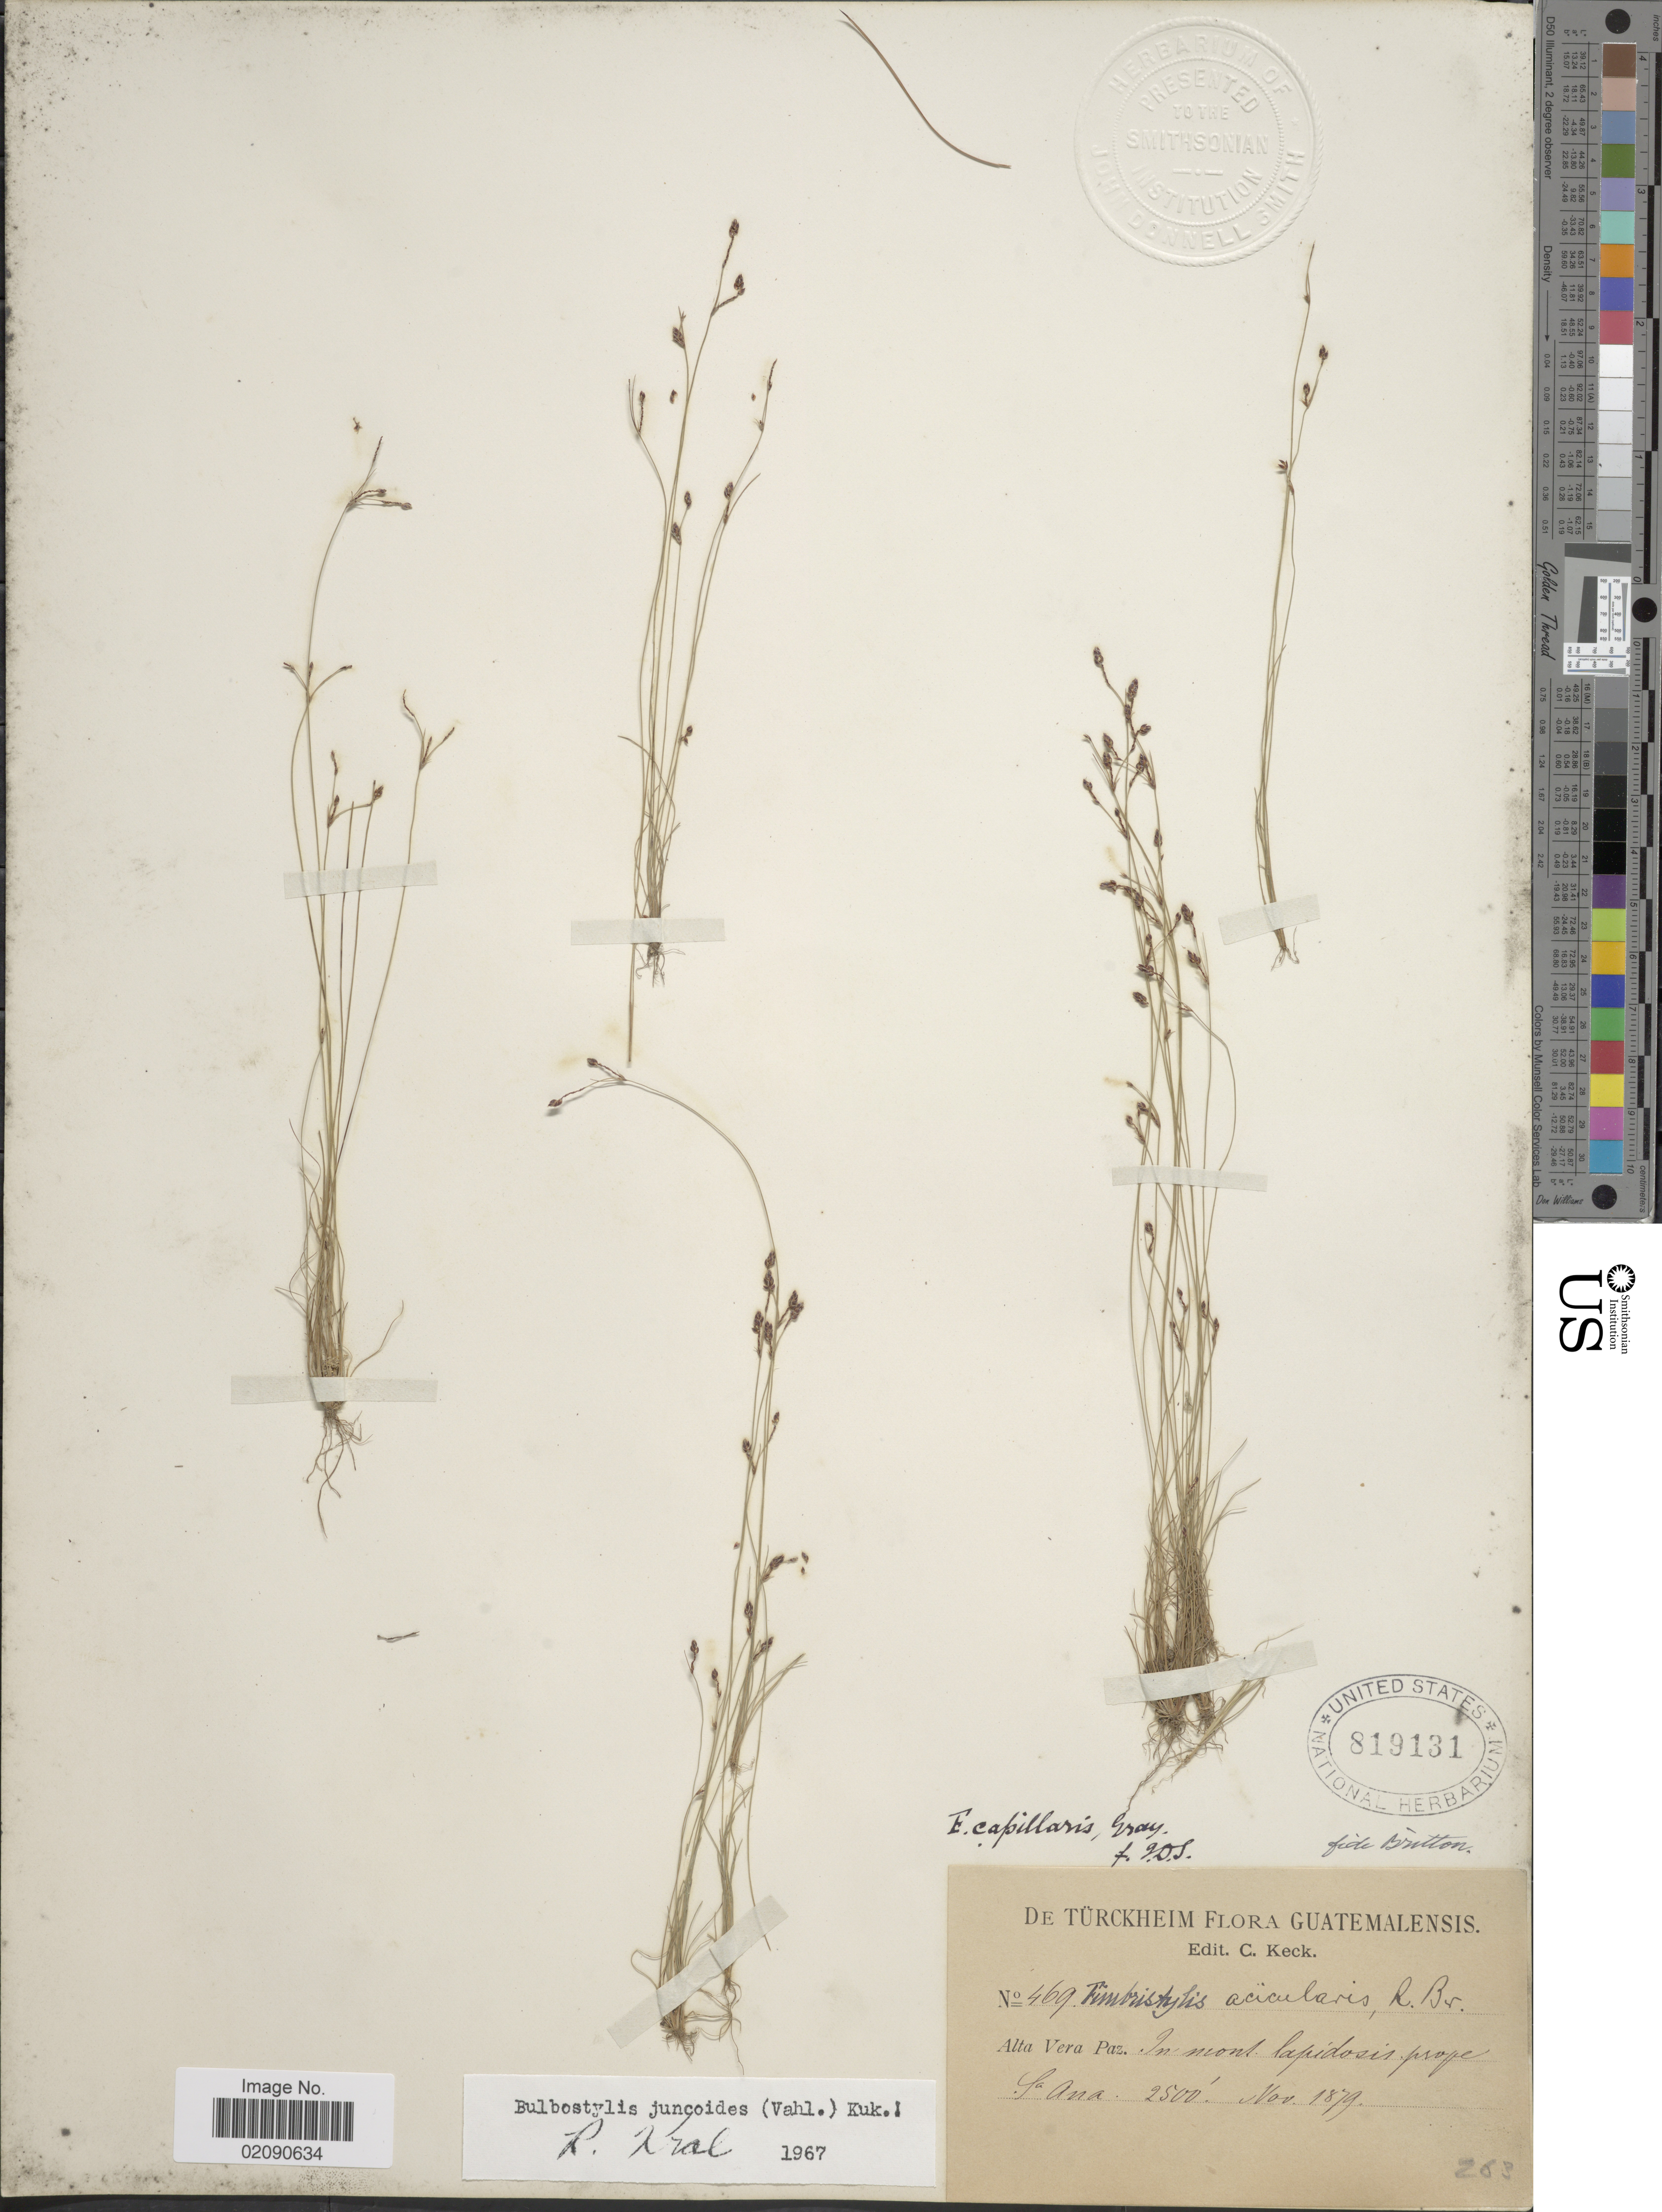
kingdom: Plantae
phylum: Tracheophyta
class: Liliopsida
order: Poales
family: Cyperaceae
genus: Bulbostylis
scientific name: Bulbostylis juncoides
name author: (Vahl) Kük. ex Herter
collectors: C. Keck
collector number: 469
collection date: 1879-11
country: Guatemala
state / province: Alta Verapaz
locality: Alta Vera Paz. In mont. Capidosis prope Sa Ana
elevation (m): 762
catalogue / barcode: US 819131